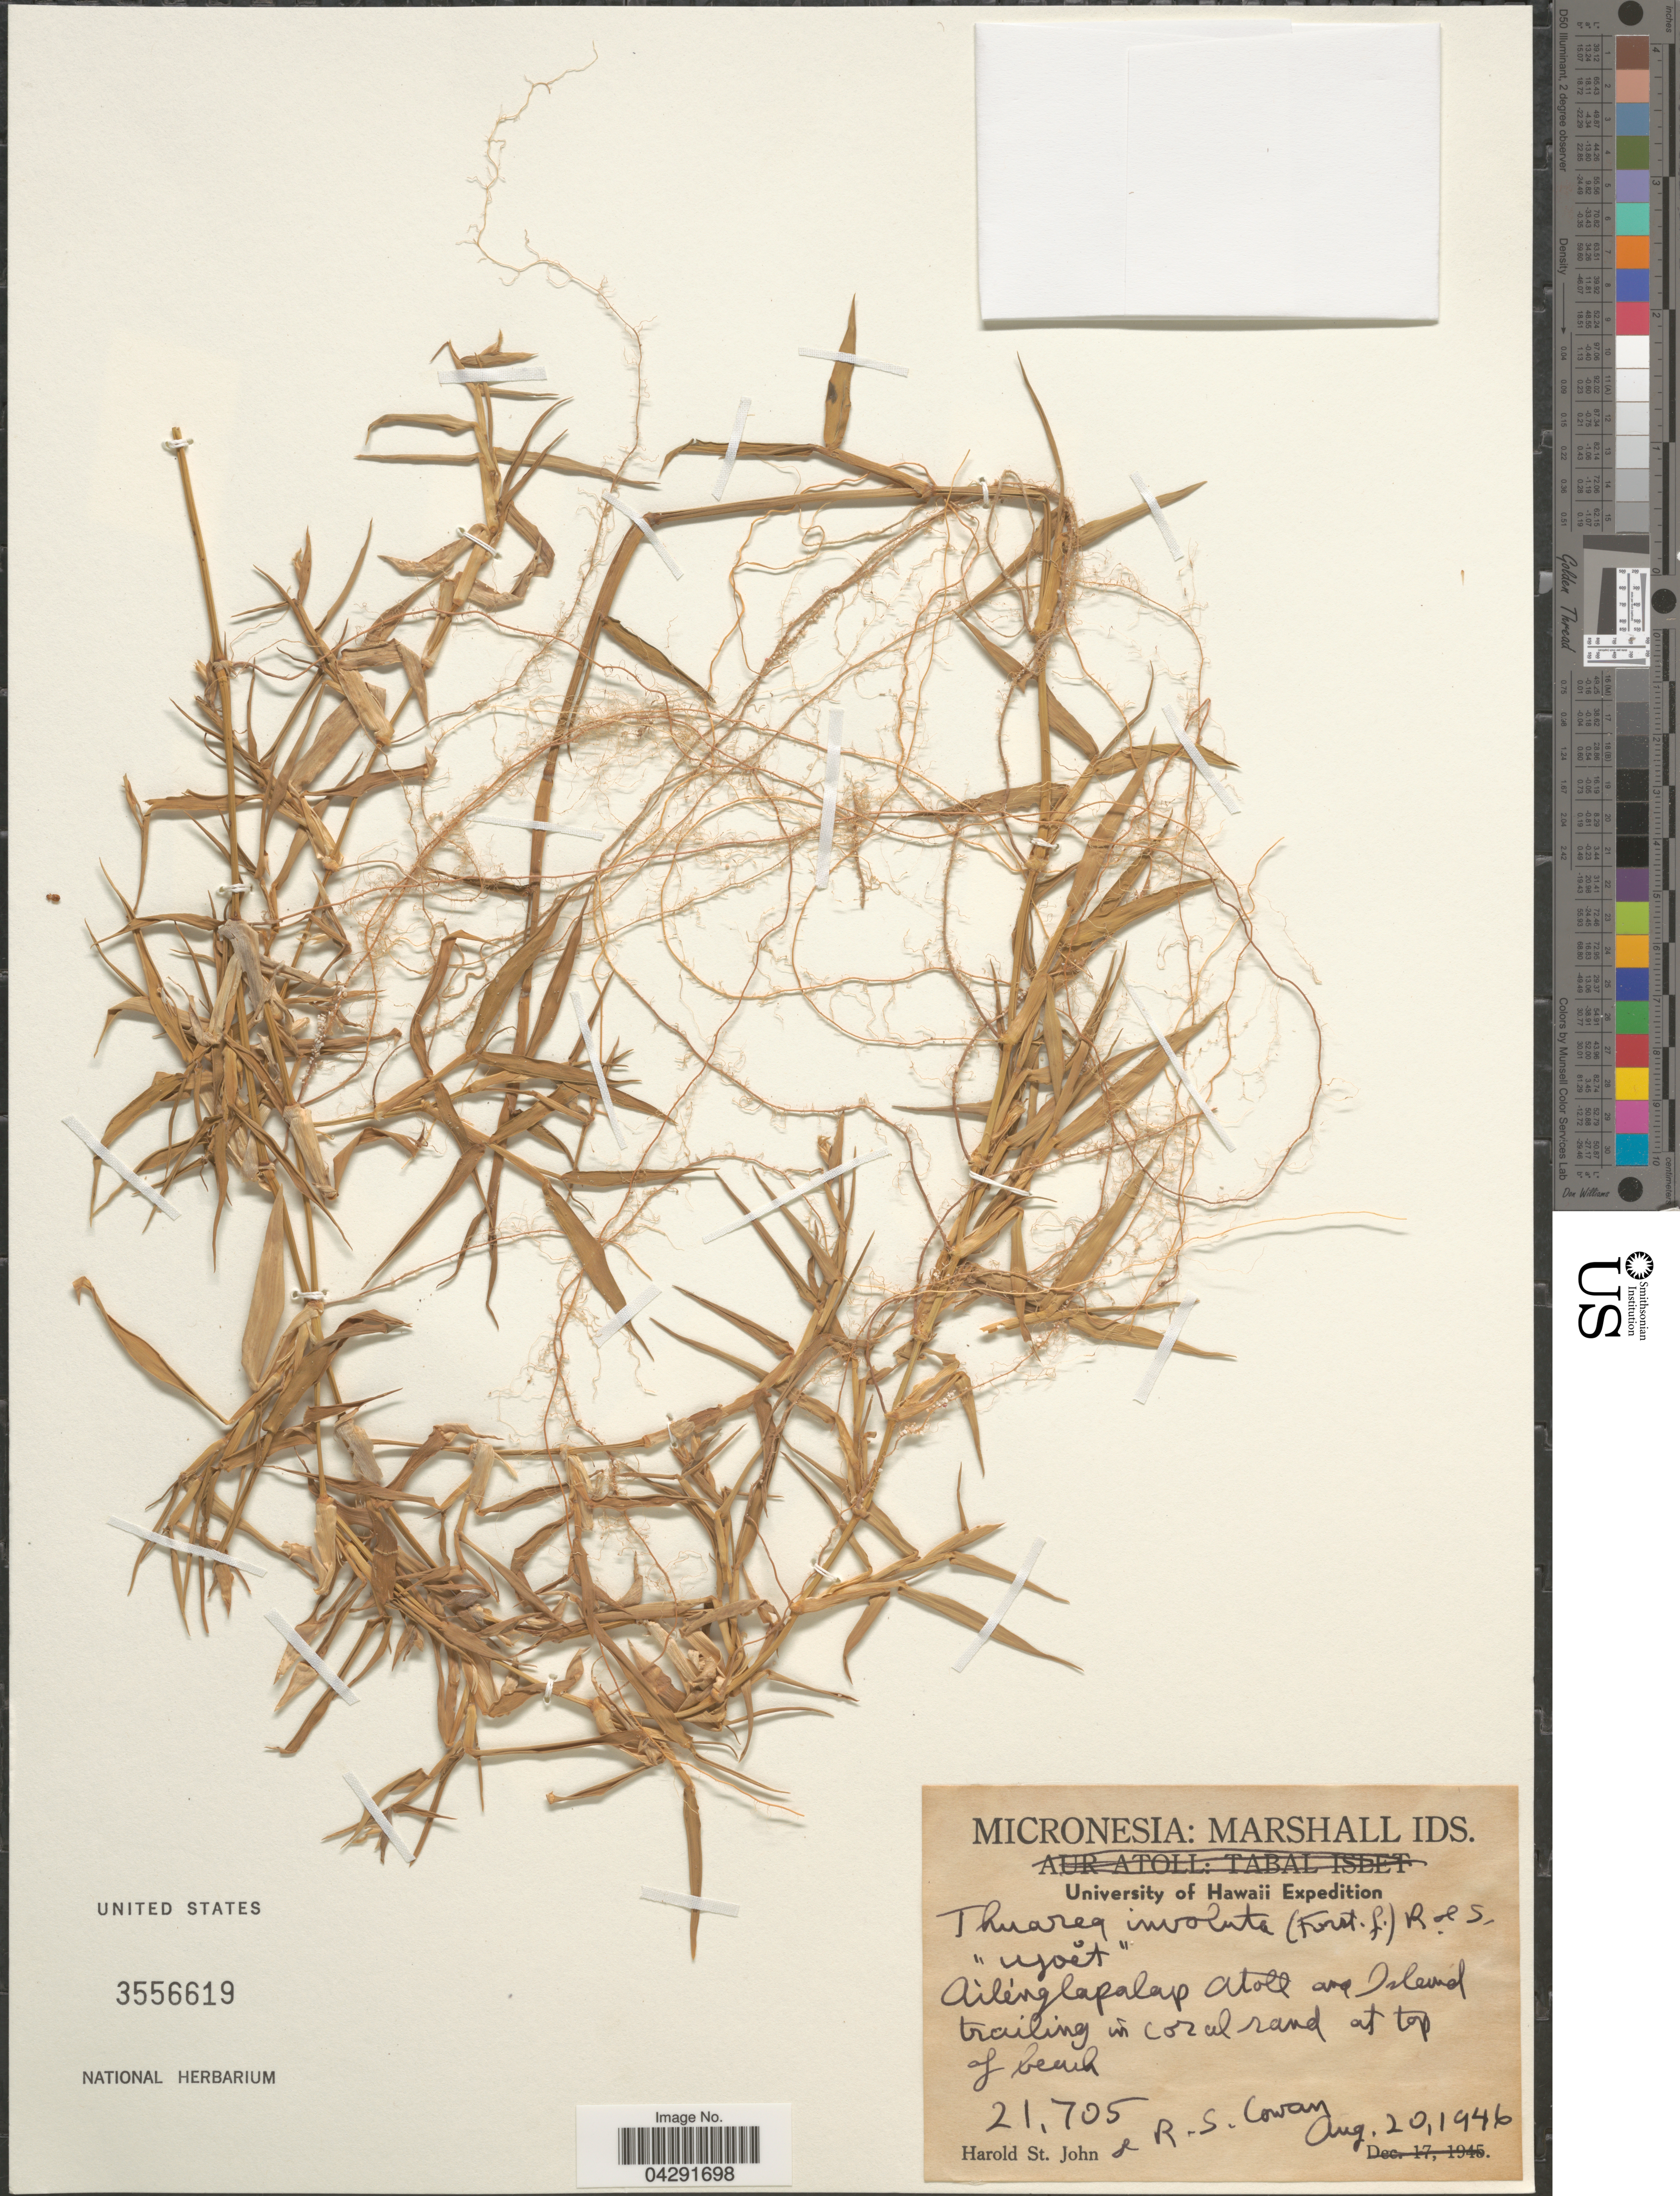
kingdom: Plantae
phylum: Tracheophyta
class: Liliopsida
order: Poales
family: Poaceae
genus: Thuarea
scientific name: Thuarea involuta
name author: (G. Forst.) R. Br. ex Sm.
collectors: H. St. John & R. S. Cowan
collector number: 21705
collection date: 1946-08-20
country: Marshall Islands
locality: Micronesia: Marshall Ids. University of Hawaii Expedition. Ailénglapalap Atoll and Island trailing in coral sand at top of beach.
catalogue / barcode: US 3556619